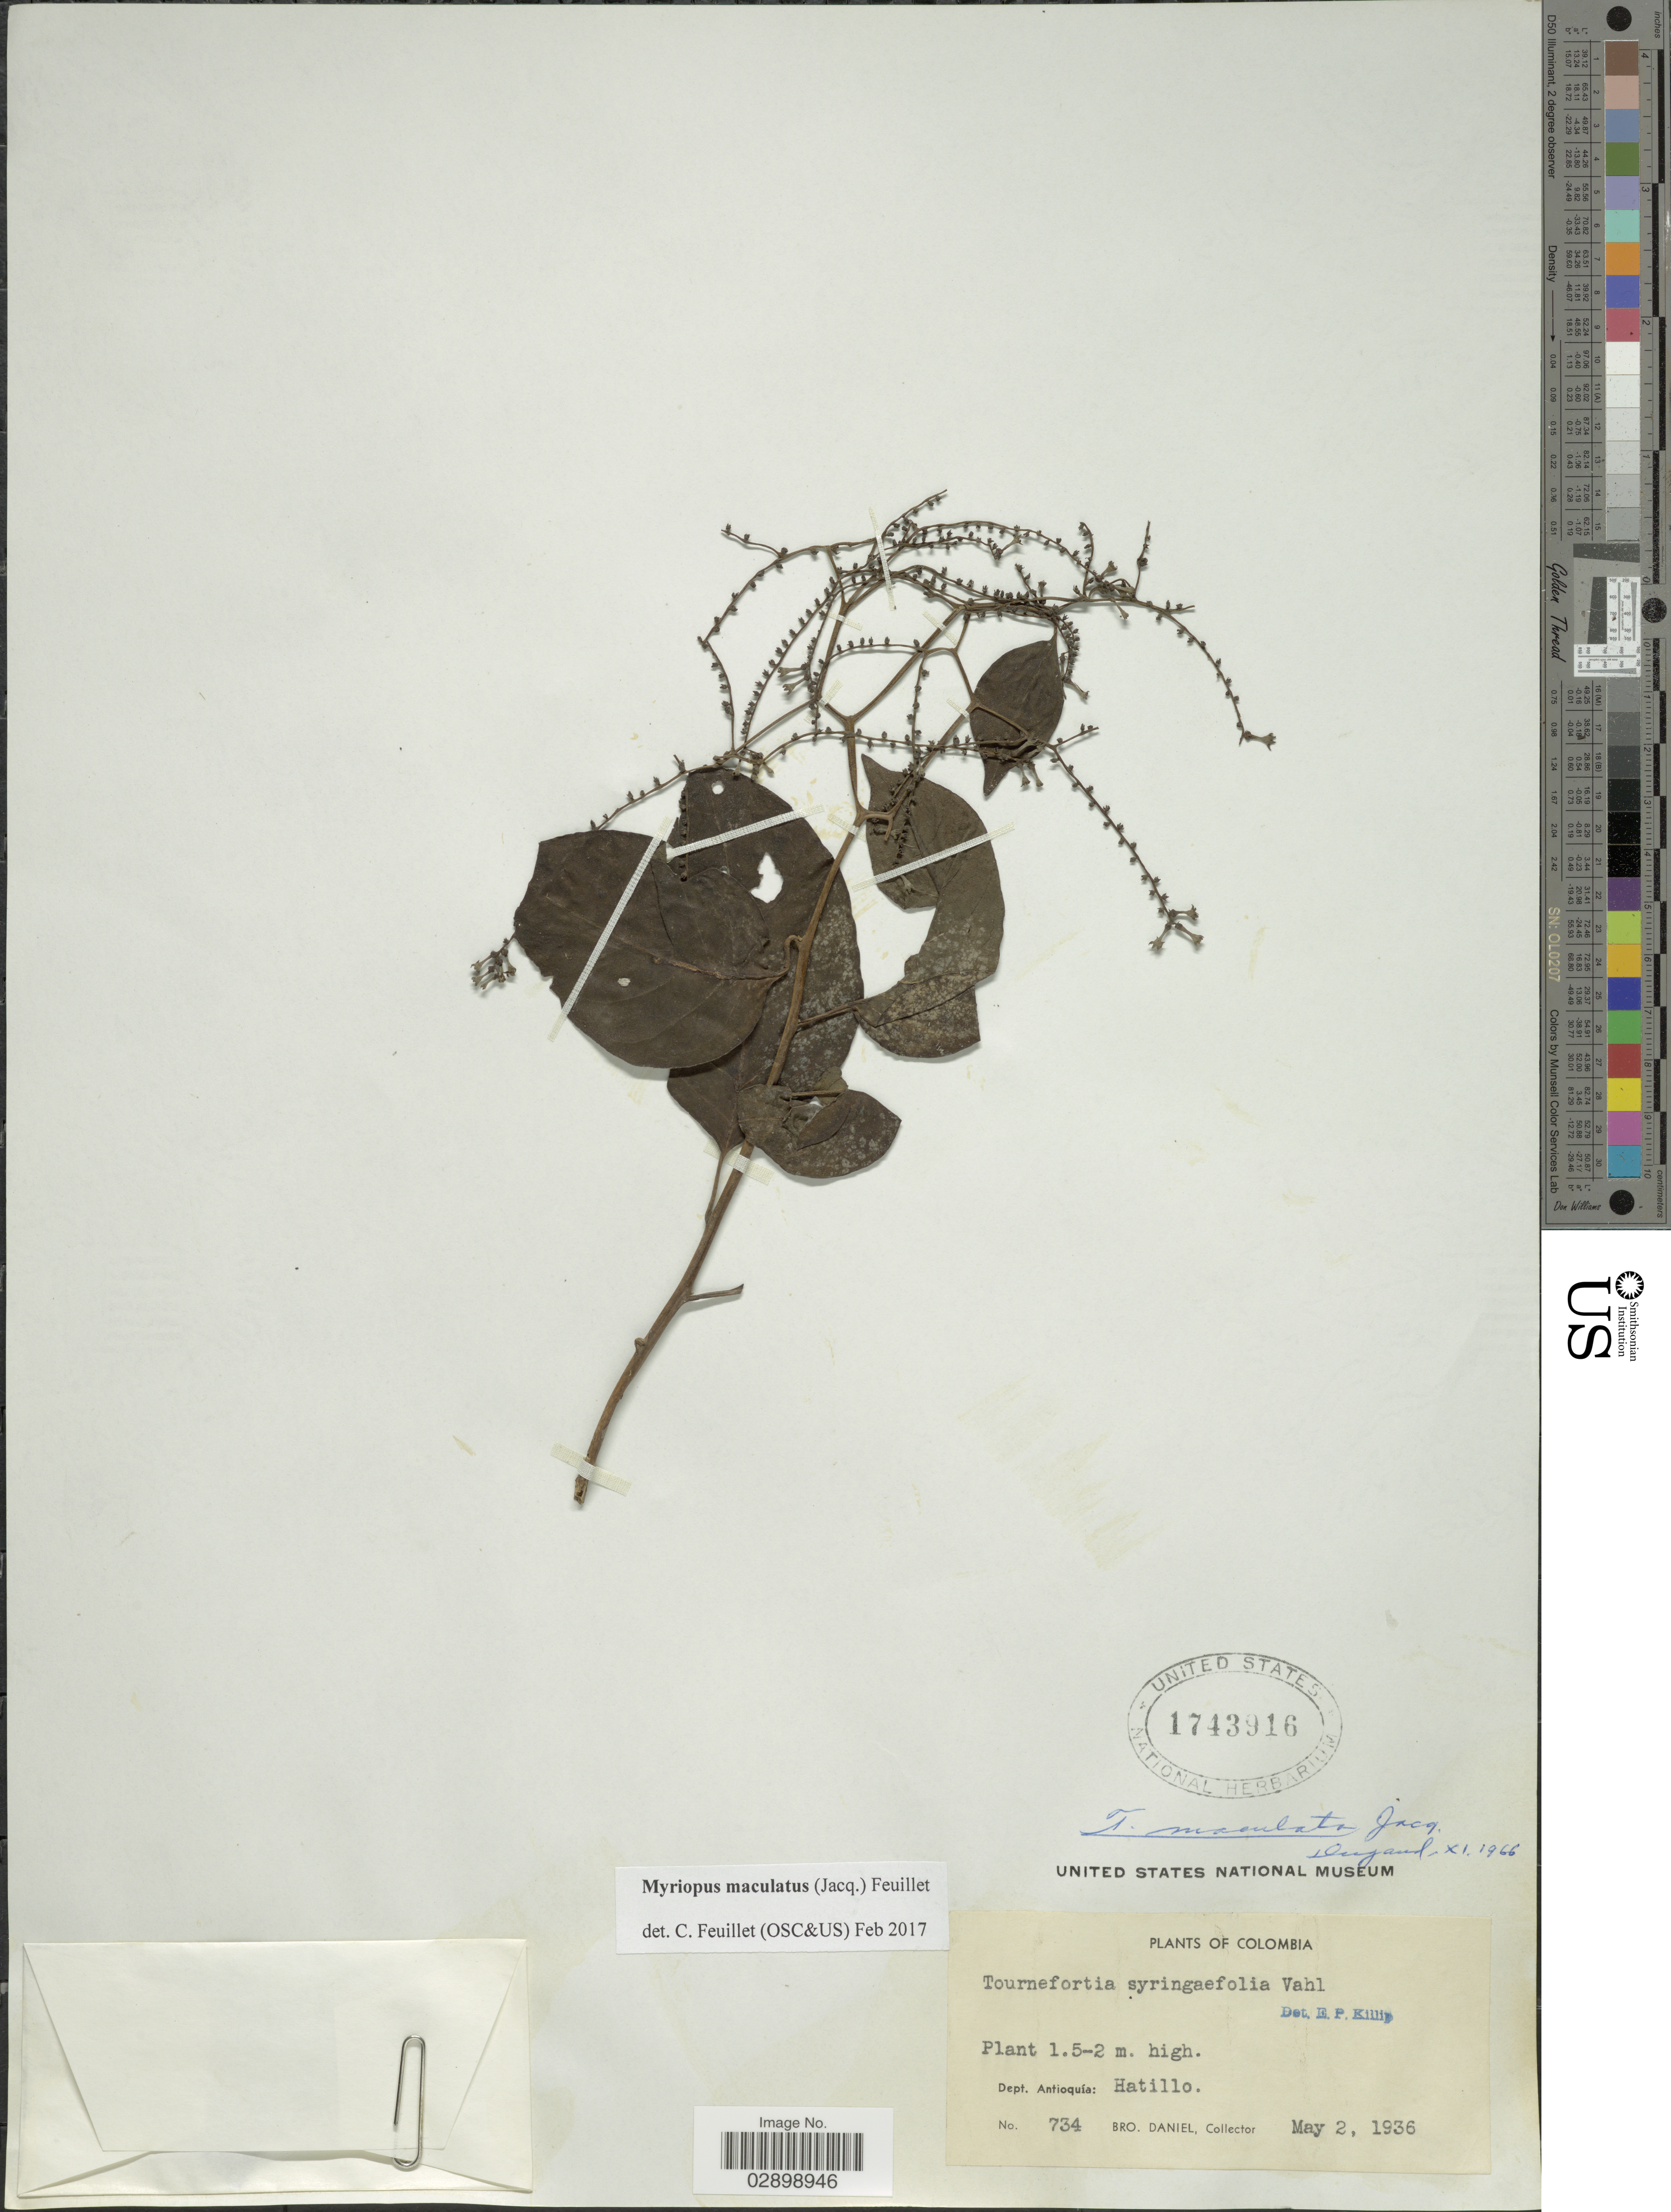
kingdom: Plantae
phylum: Tracheophyta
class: Magnoliopsida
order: Boraginales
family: Heliotropiaceae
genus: Myriopus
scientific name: Myriopus maculatus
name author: (Jacq.) Feuillet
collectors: Bro. Daniel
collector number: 734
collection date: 1936-05-02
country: Colombia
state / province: Antioquia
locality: Dept. Antioquía: Hatillo.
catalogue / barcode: US 1743916